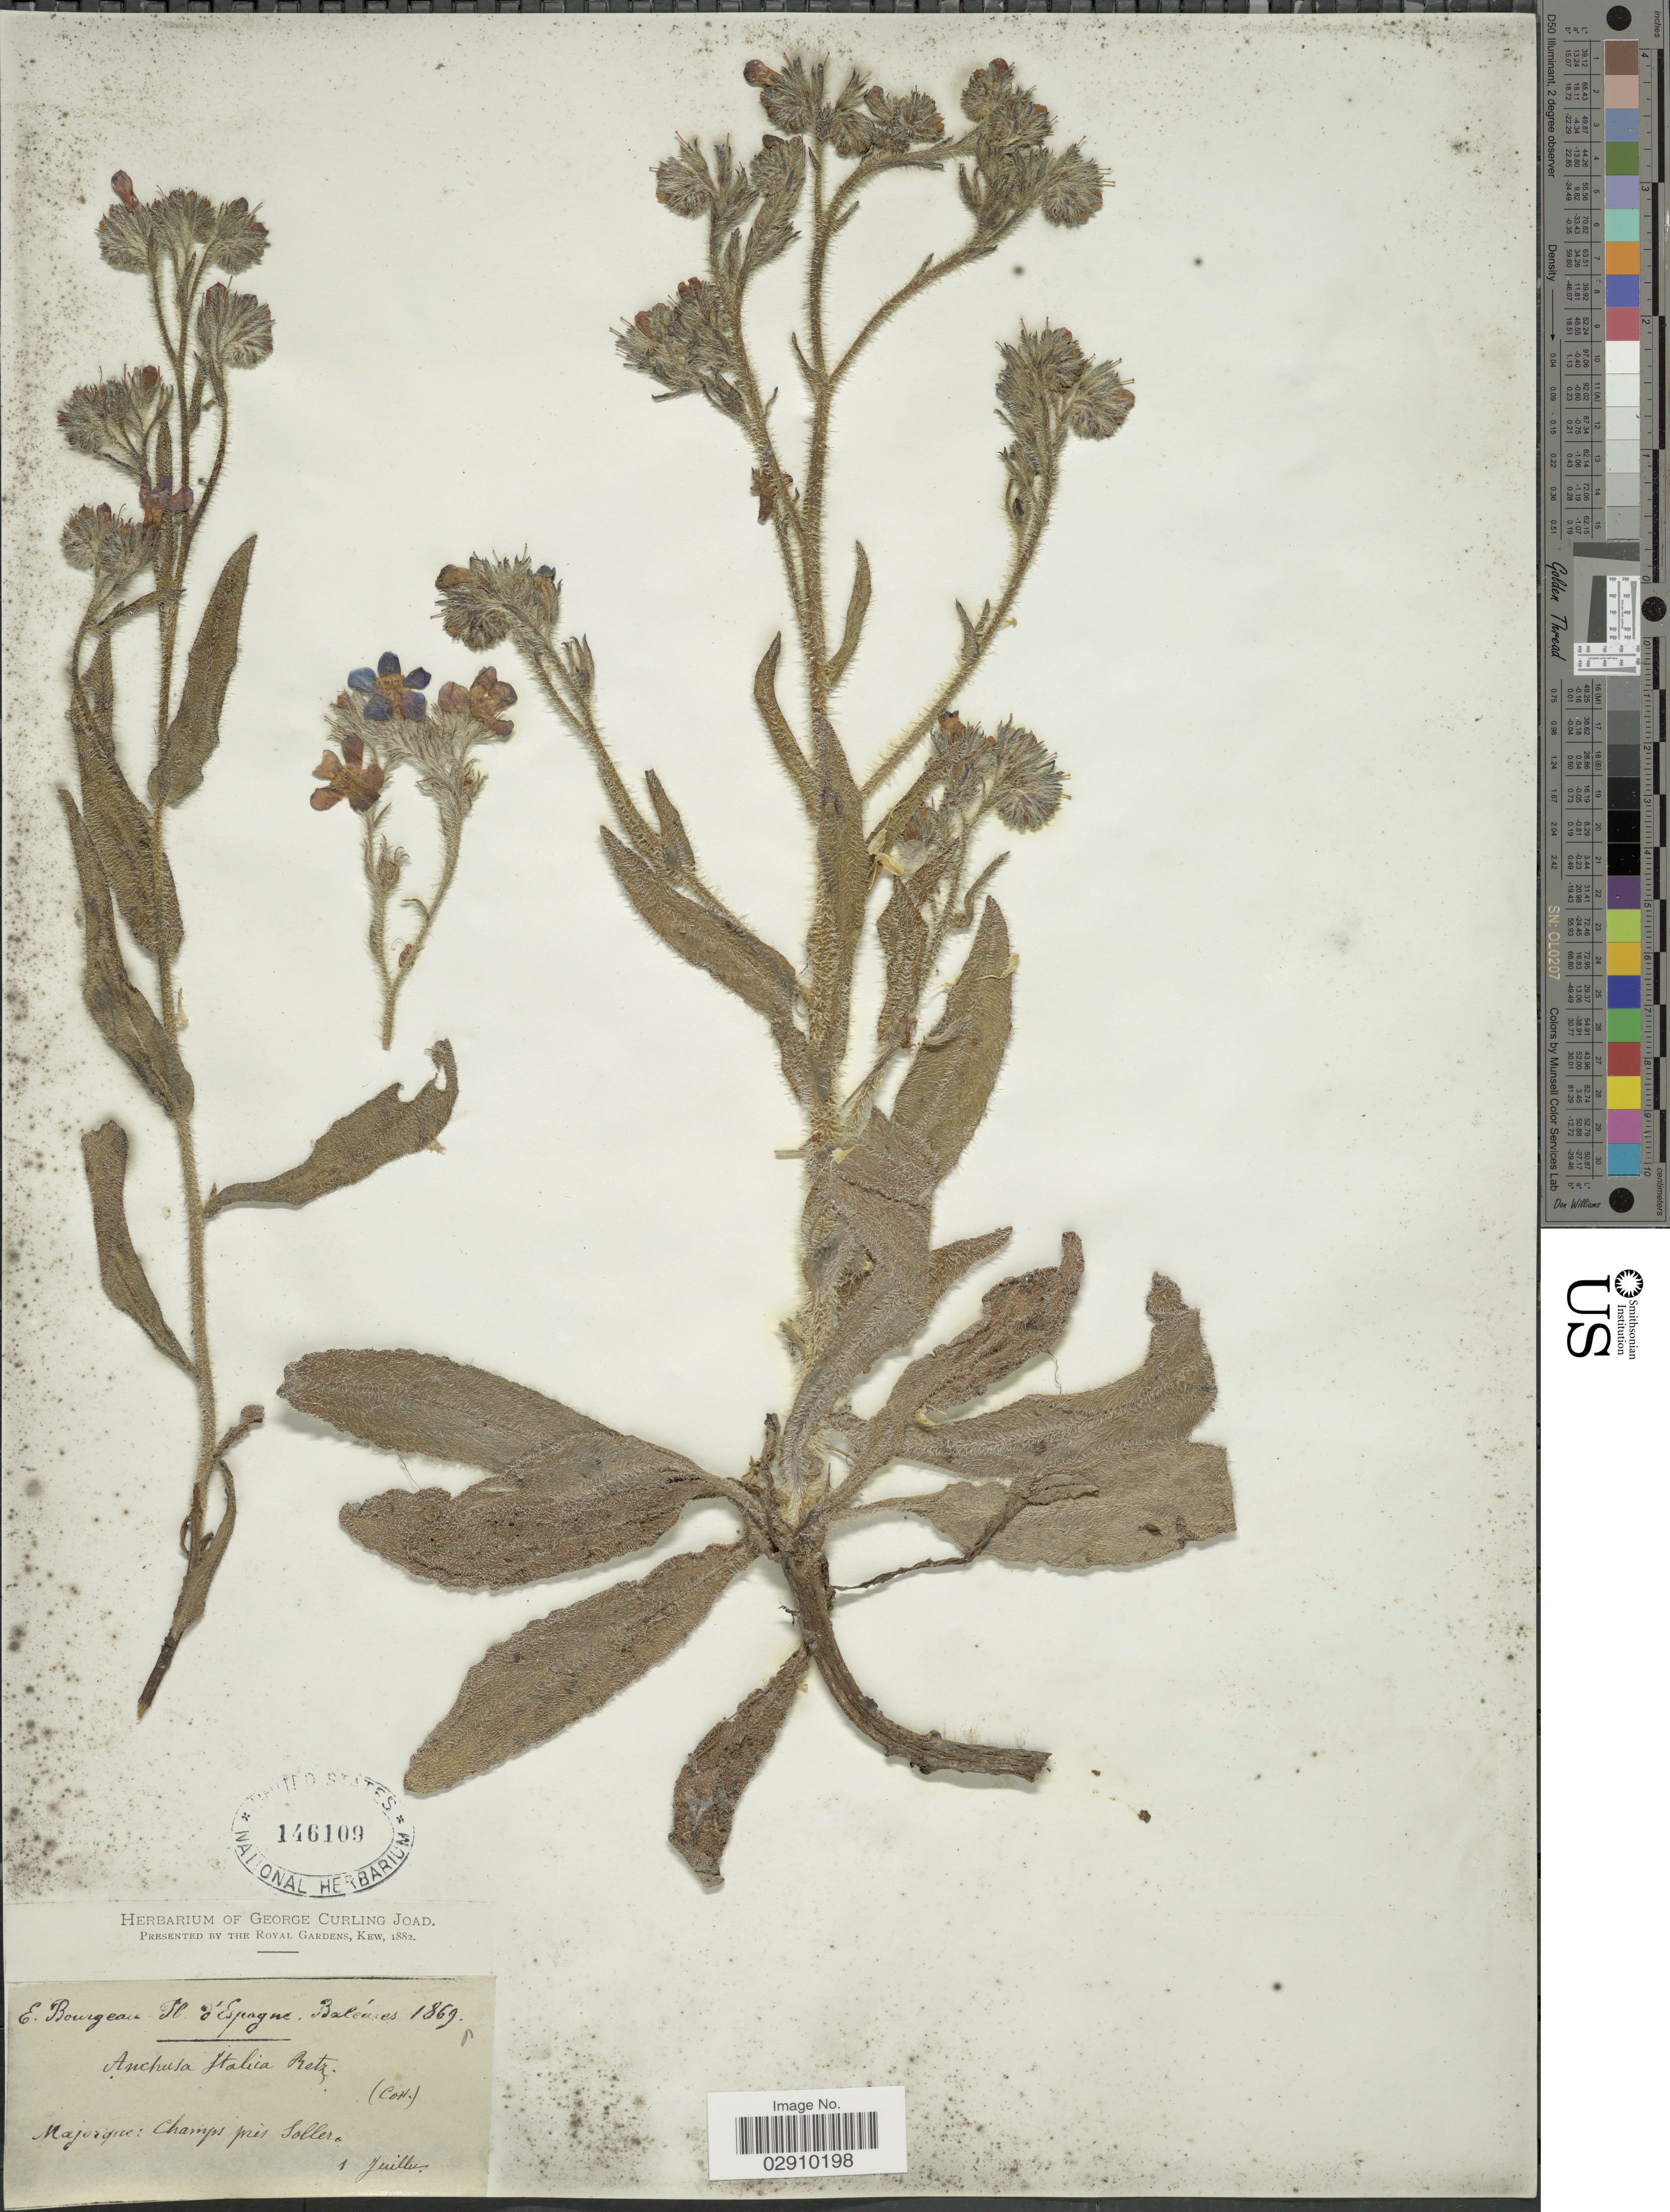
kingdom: Plantae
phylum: Tracheophyta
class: Magnoliopsida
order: Boraginales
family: Boraginaceae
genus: Anchusa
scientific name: Anchusa italica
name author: Retz.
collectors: E. Bourgeau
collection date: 1869-07-01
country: Spain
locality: Majorque: Champs prés Soller, Espagne.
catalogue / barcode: US 146109